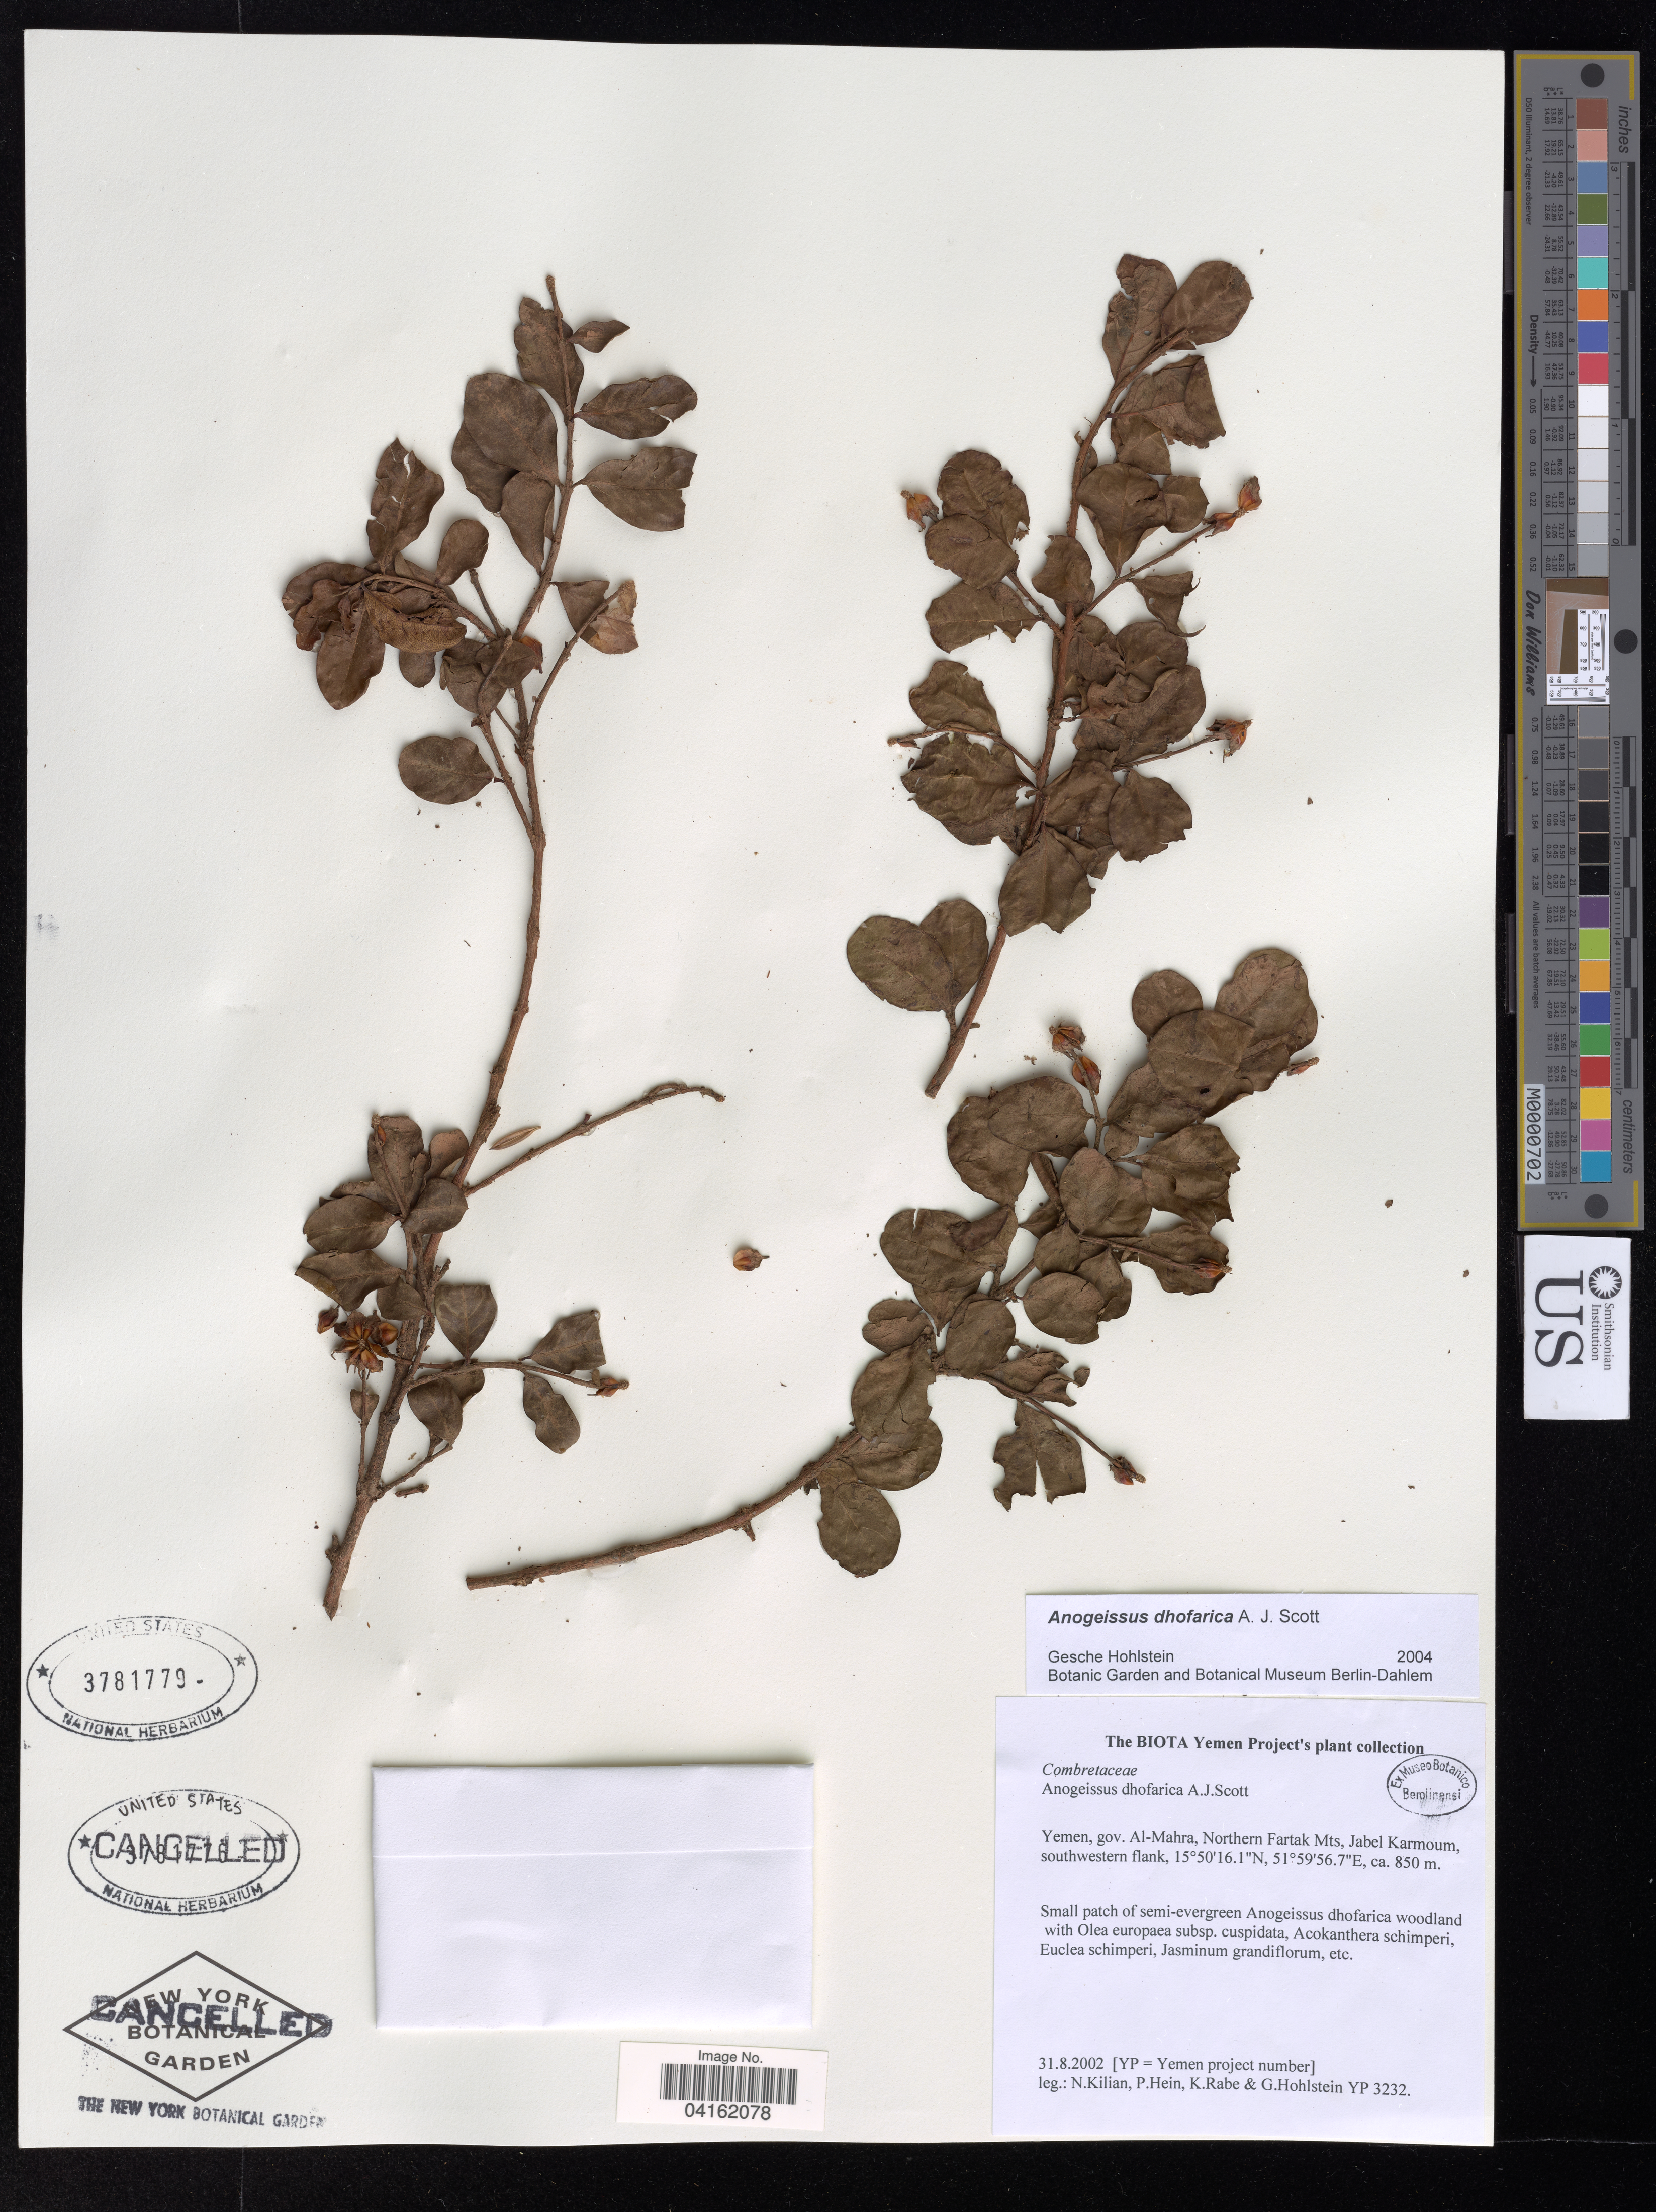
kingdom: Plantae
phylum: Tracheophyta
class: Magnoliopsida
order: Myrtales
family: Combretaceae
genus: Anogeissus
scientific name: Anogeissus dhofarica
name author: A.J. Scott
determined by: Hohlstein, G.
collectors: N. Kilian, P. Hein, K. Rabe & G. Hohlstein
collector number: YP 3232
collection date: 2002-08-31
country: Yemen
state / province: Al Mahrah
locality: Northern Fartak Mts, Jabel Karmoum, southwestern flank.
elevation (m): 850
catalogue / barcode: US 3781779